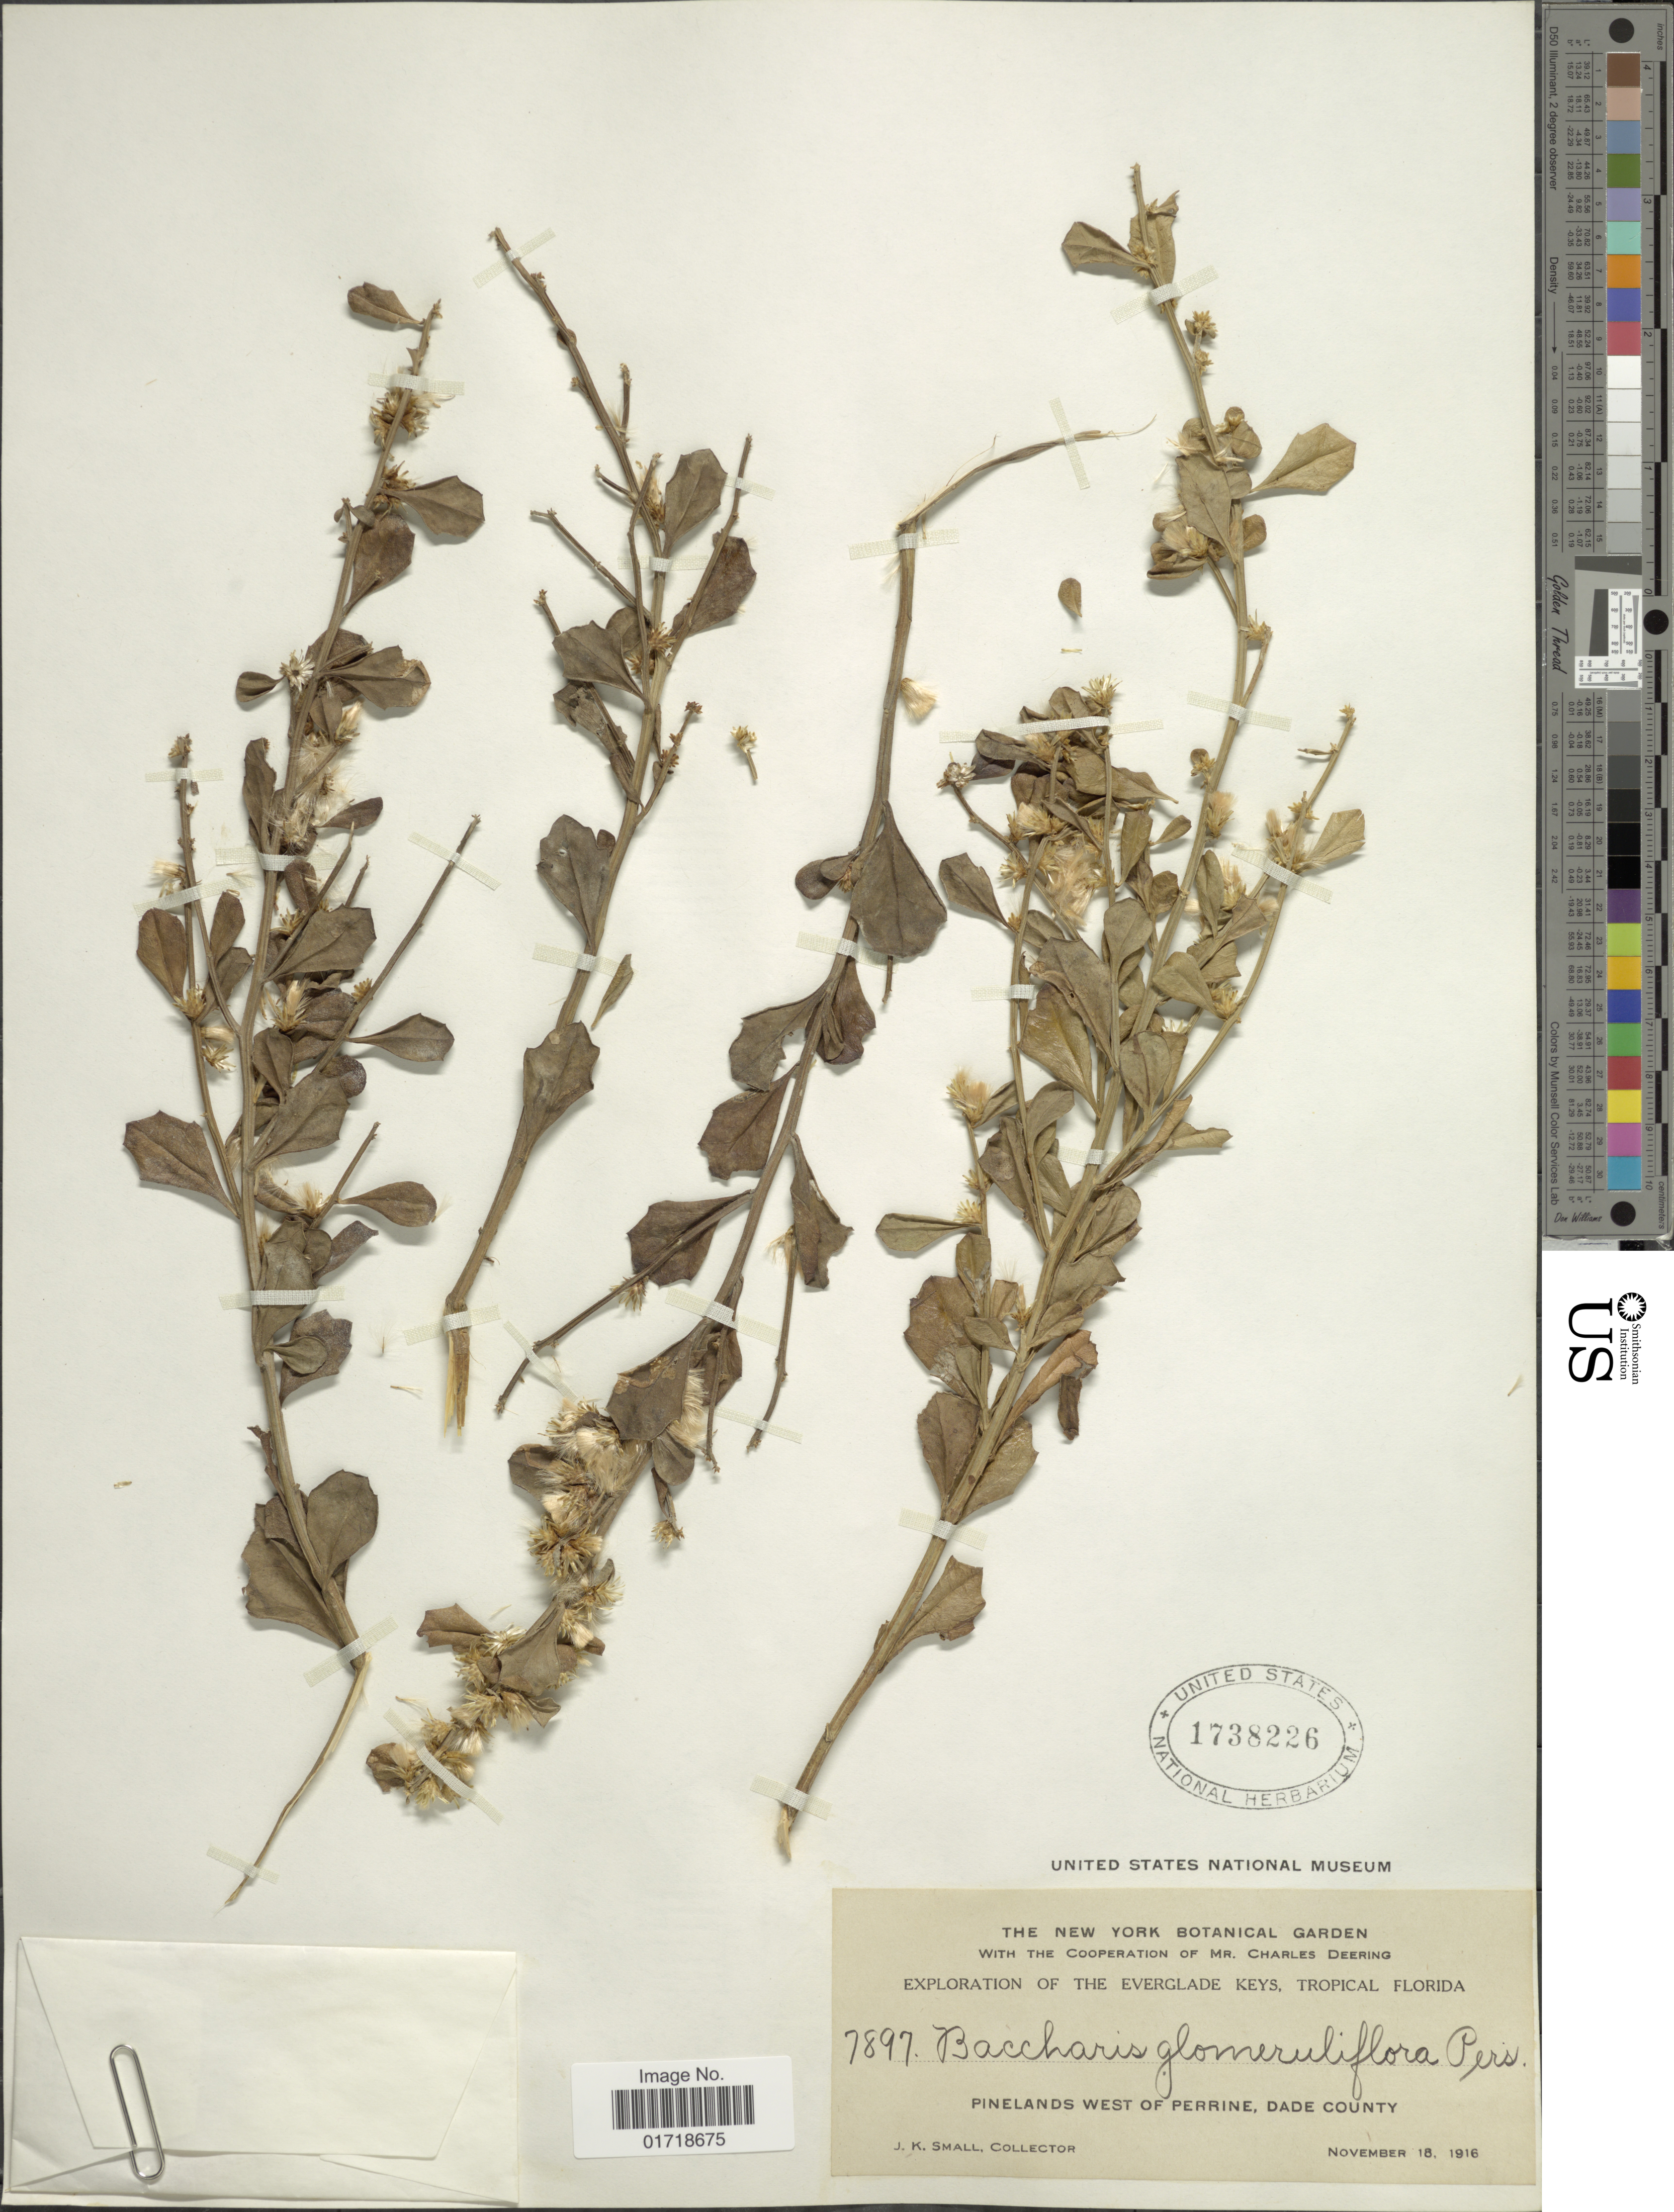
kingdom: Plantae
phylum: Tracheophyta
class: Magnoliopsida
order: Asterales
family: Asteraceae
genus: Baccharis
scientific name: Baccharis glomeruliflora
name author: Pers.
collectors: J. K. Small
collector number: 7897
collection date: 1916-11-18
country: United States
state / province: Florida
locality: The Everglade Keys, Tropical Florida, Pinelands west of Perrine, Dada County.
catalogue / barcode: US 1738226